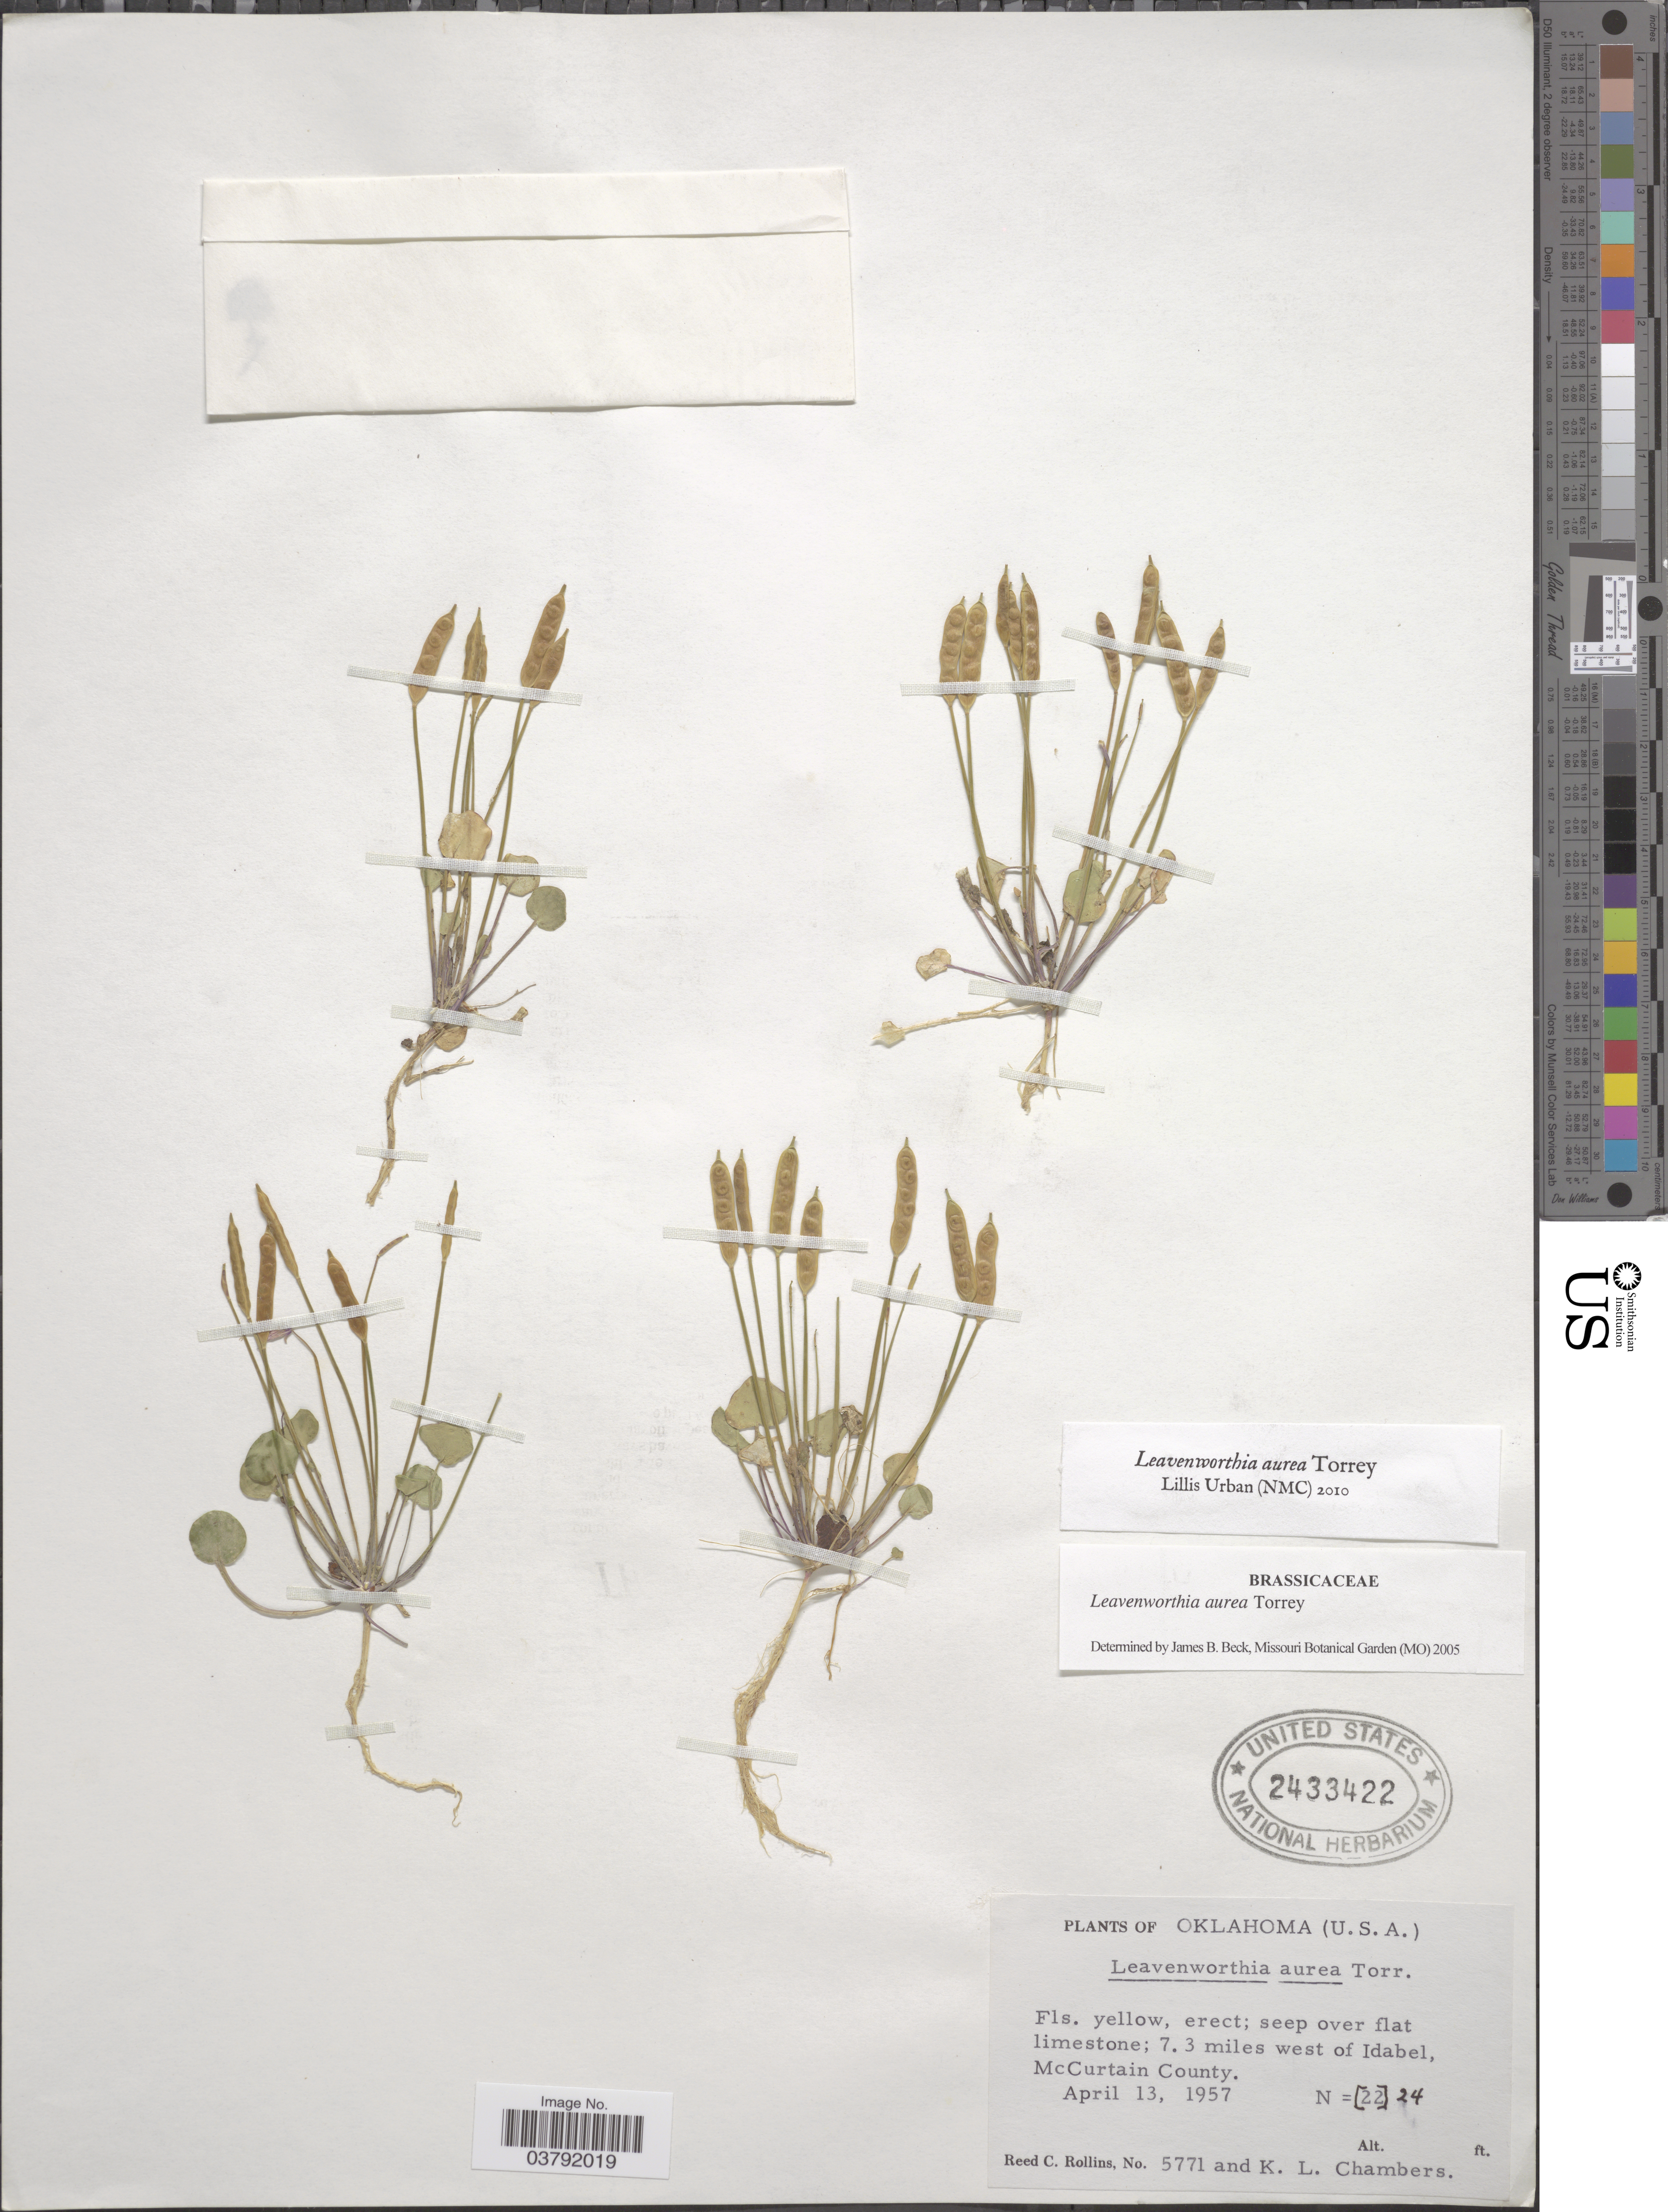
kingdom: Plantae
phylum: Tracheophyta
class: Magnoliopsida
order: Brassicales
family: Brassicaceae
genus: Leavenworthia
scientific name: Leavenworthia aurea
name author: Torr.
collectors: R. C. Rollins & K. Chambers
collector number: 5771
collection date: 1957-04-13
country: United States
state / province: Oklahoma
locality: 7.3 miles west of Idabel, McCurtain County.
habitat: seep over flat limestone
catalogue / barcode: US 2433422